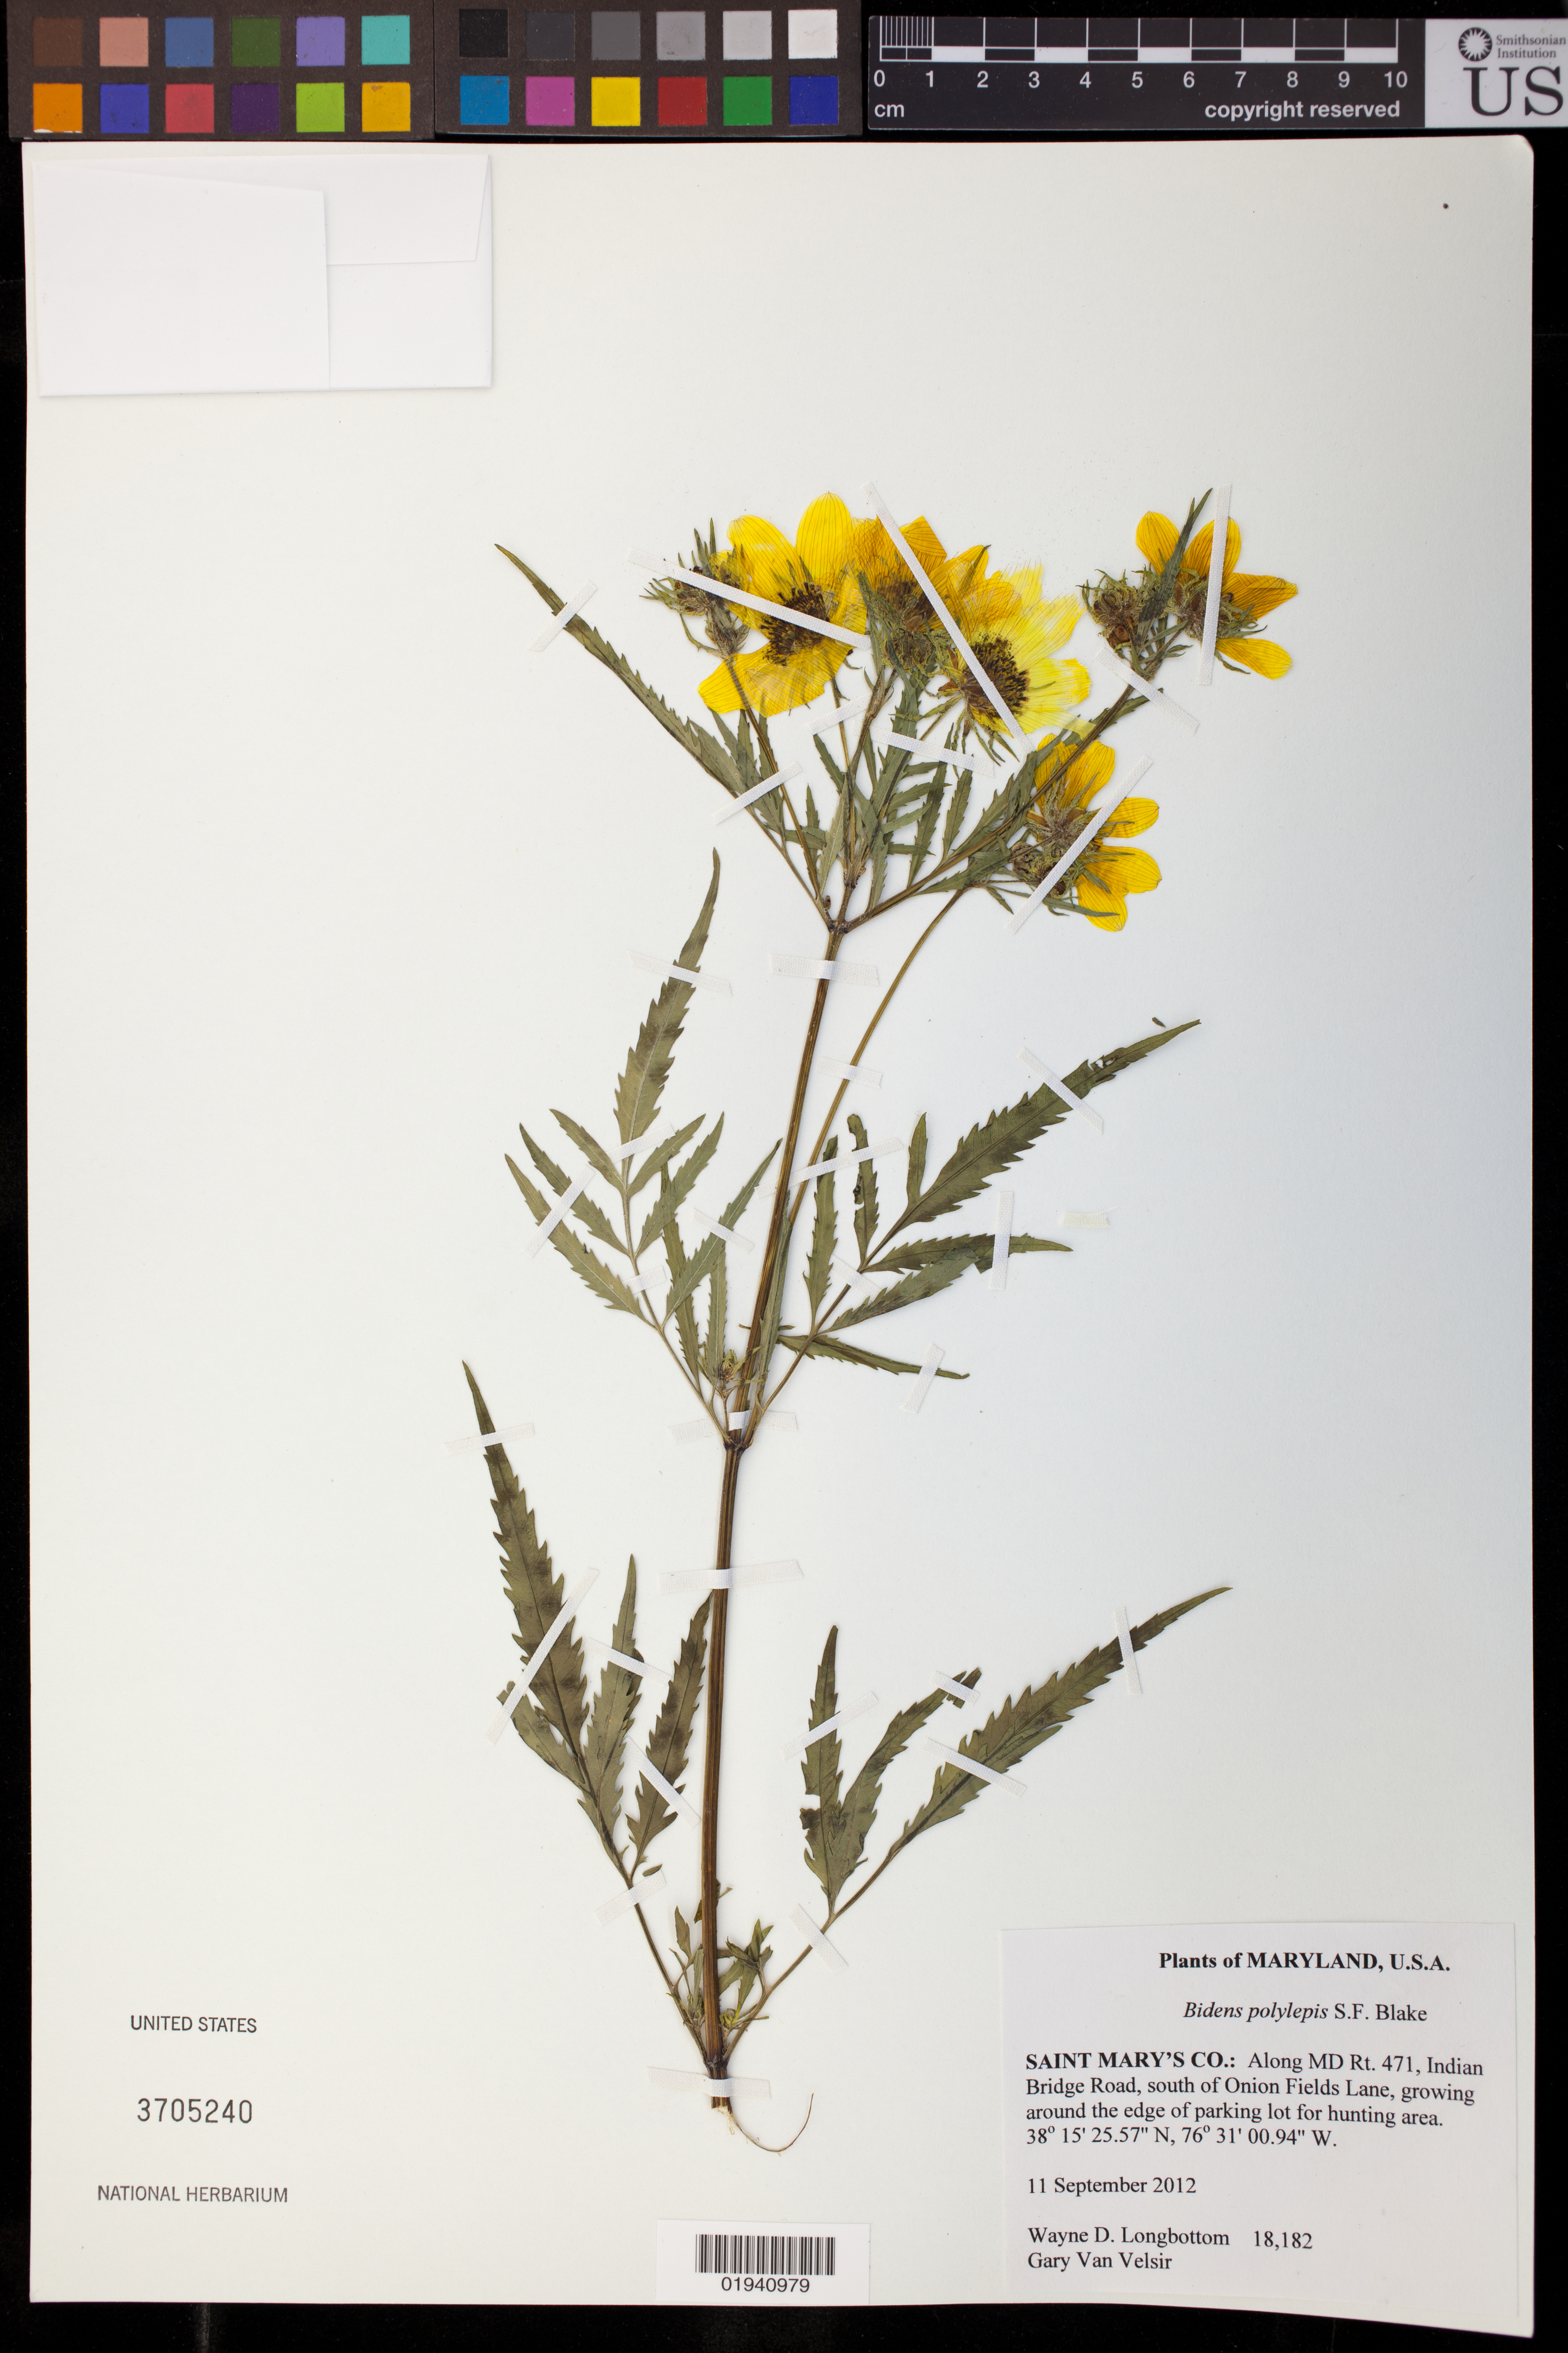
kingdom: Plantae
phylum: Tracheophyta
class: Magnoliopsida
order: Asterales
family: Asteraceae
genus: Bidens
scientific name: Bidens polylepis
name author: S.F. Blake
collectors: W. D. Longbottom & G. Van Velsir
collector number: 18182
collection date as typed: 11 September 2012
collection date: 2012-09-11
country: United States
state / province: Maryland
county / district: St. Mary's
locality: Along MD Rt. 471, Indian Bridge Road, south of Onion Fields Lane, growing around the edge of parking lot for hunting area.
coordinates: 38 15 25.57 N, 76 31 0.94 W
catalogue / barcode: US 3705240